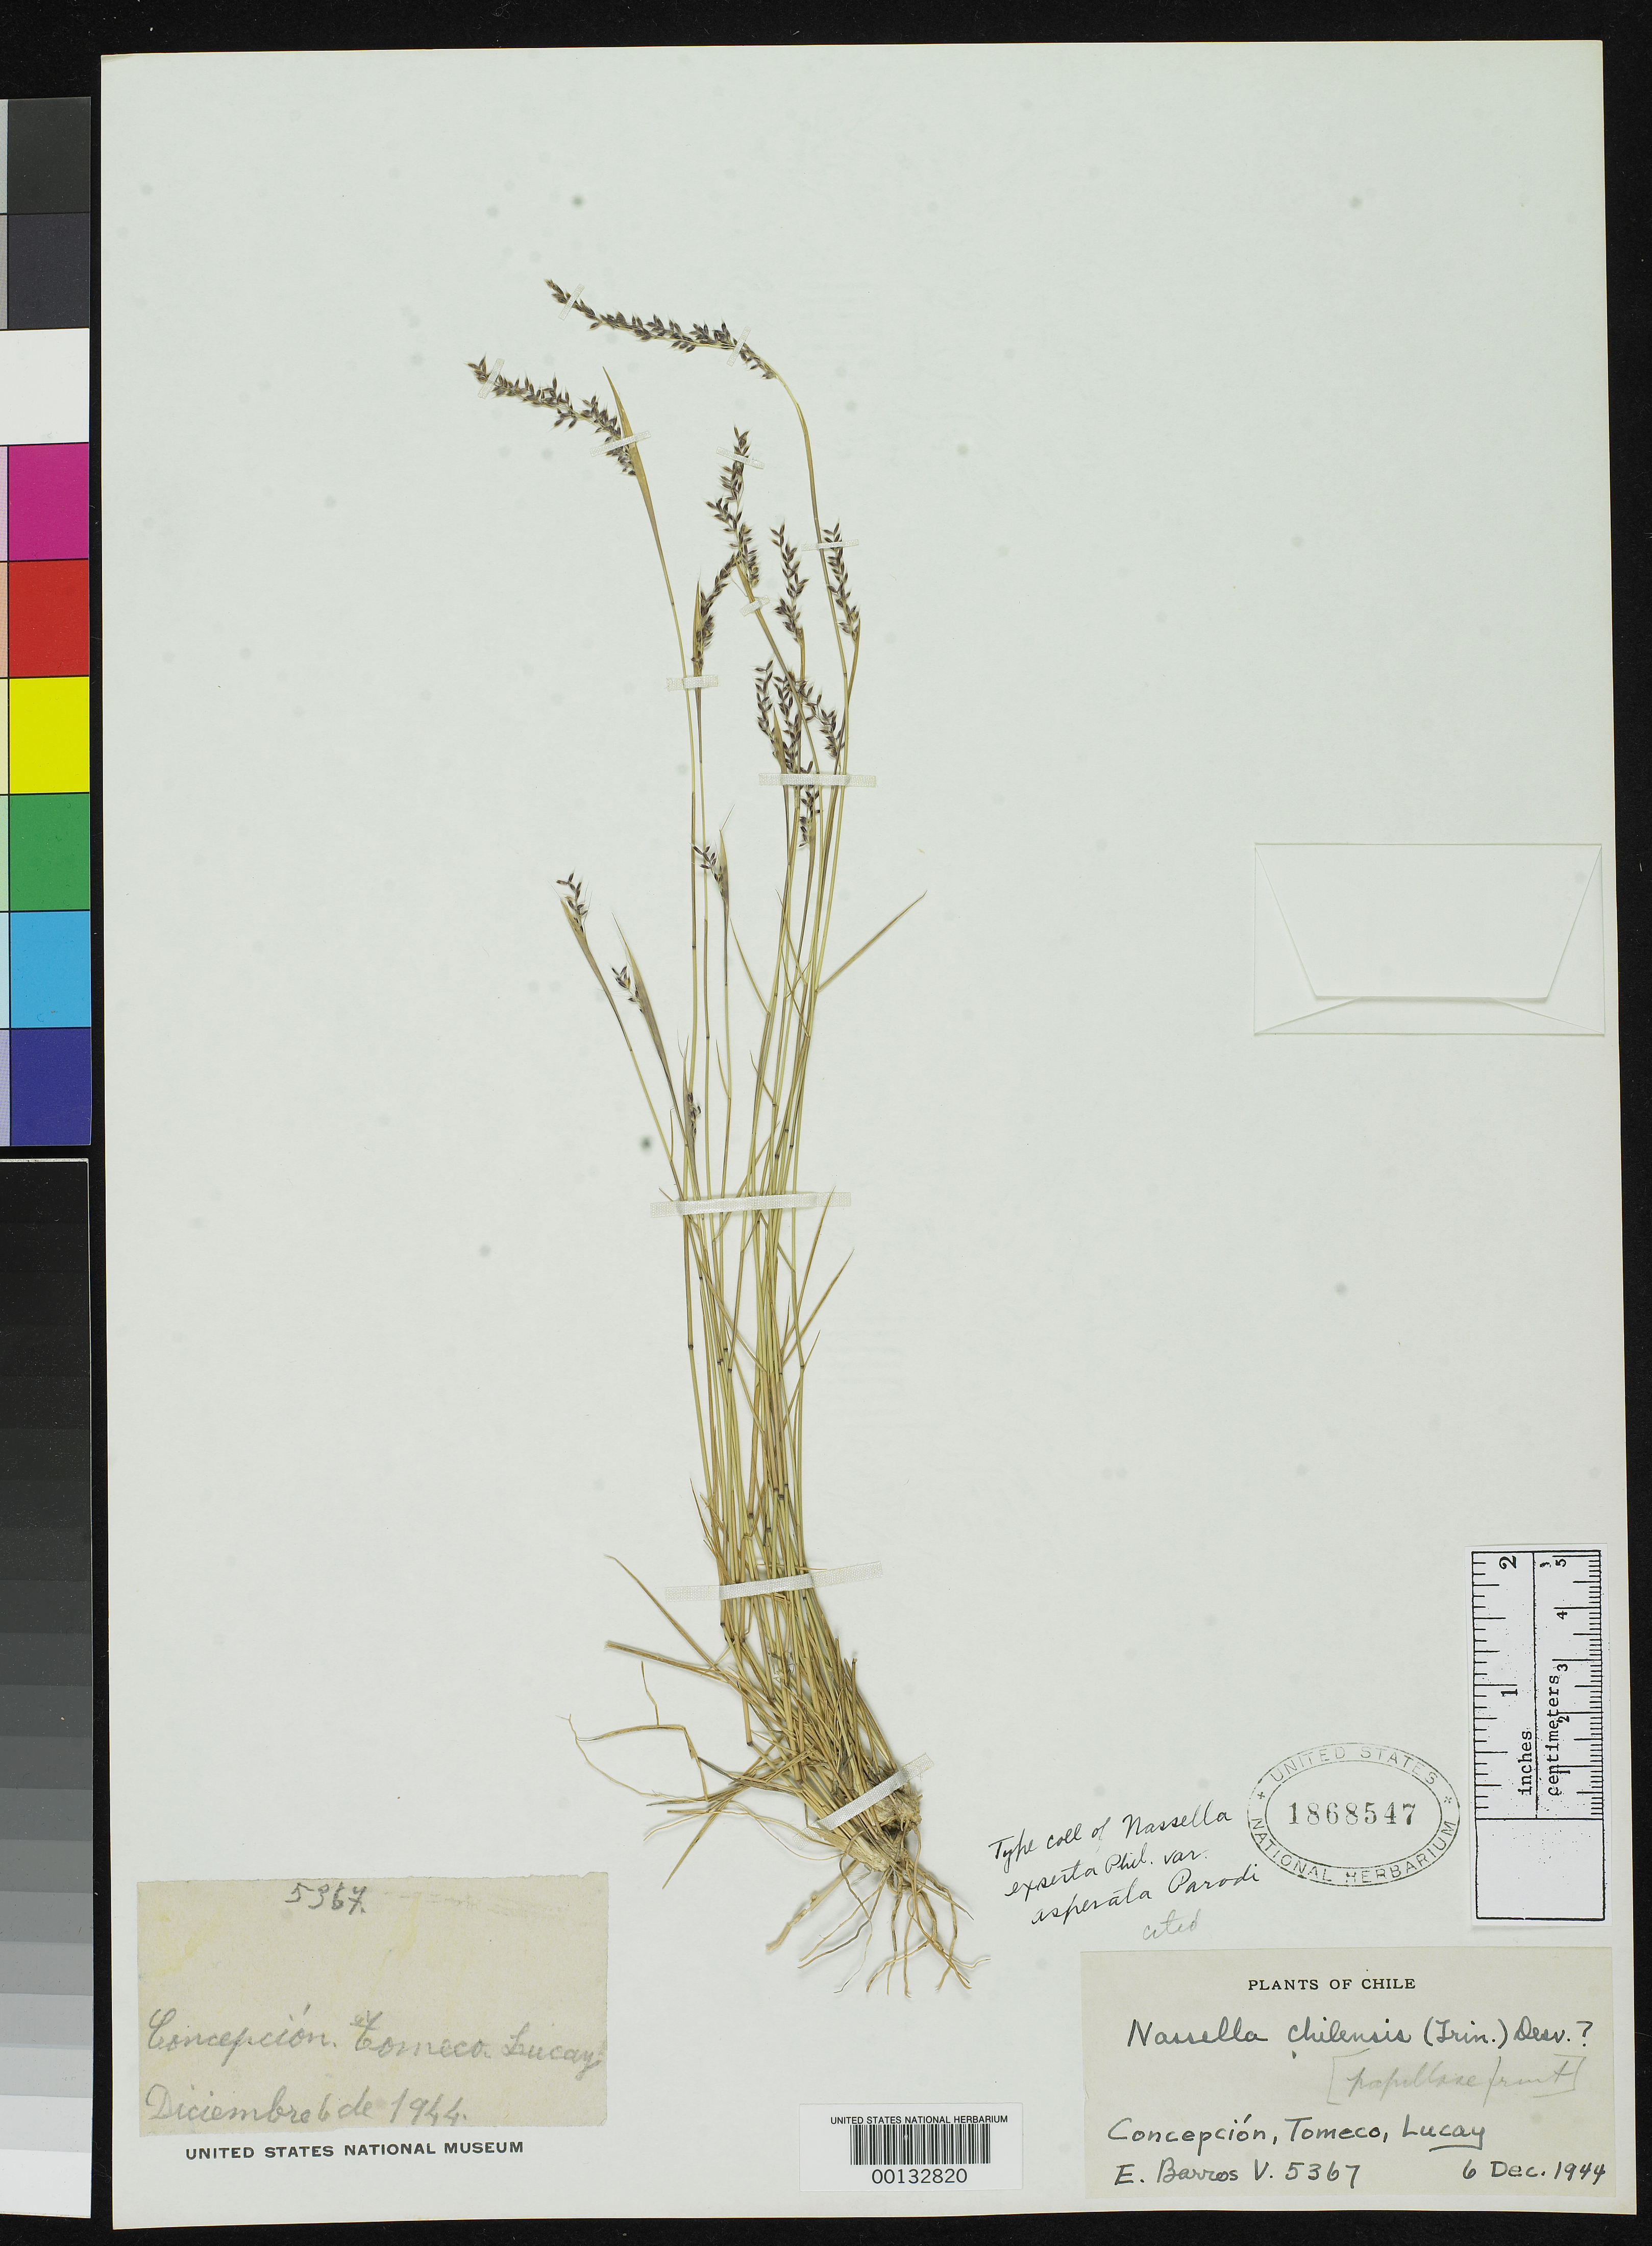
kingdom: Plantae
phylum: Tracheophyta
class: Liliopsida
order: Poales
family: Poaceae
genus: Nassella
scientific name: Nassella exserta var. asperata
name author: Parodi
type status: Isotype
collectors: E. Barros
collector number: V 5367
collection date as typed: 06 Dec 1944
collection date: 1944-12-06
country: Chile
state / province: Bio-Bío (VIII)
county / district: Concepción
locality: Tomeco, Lucay.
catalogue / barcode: US 1868547